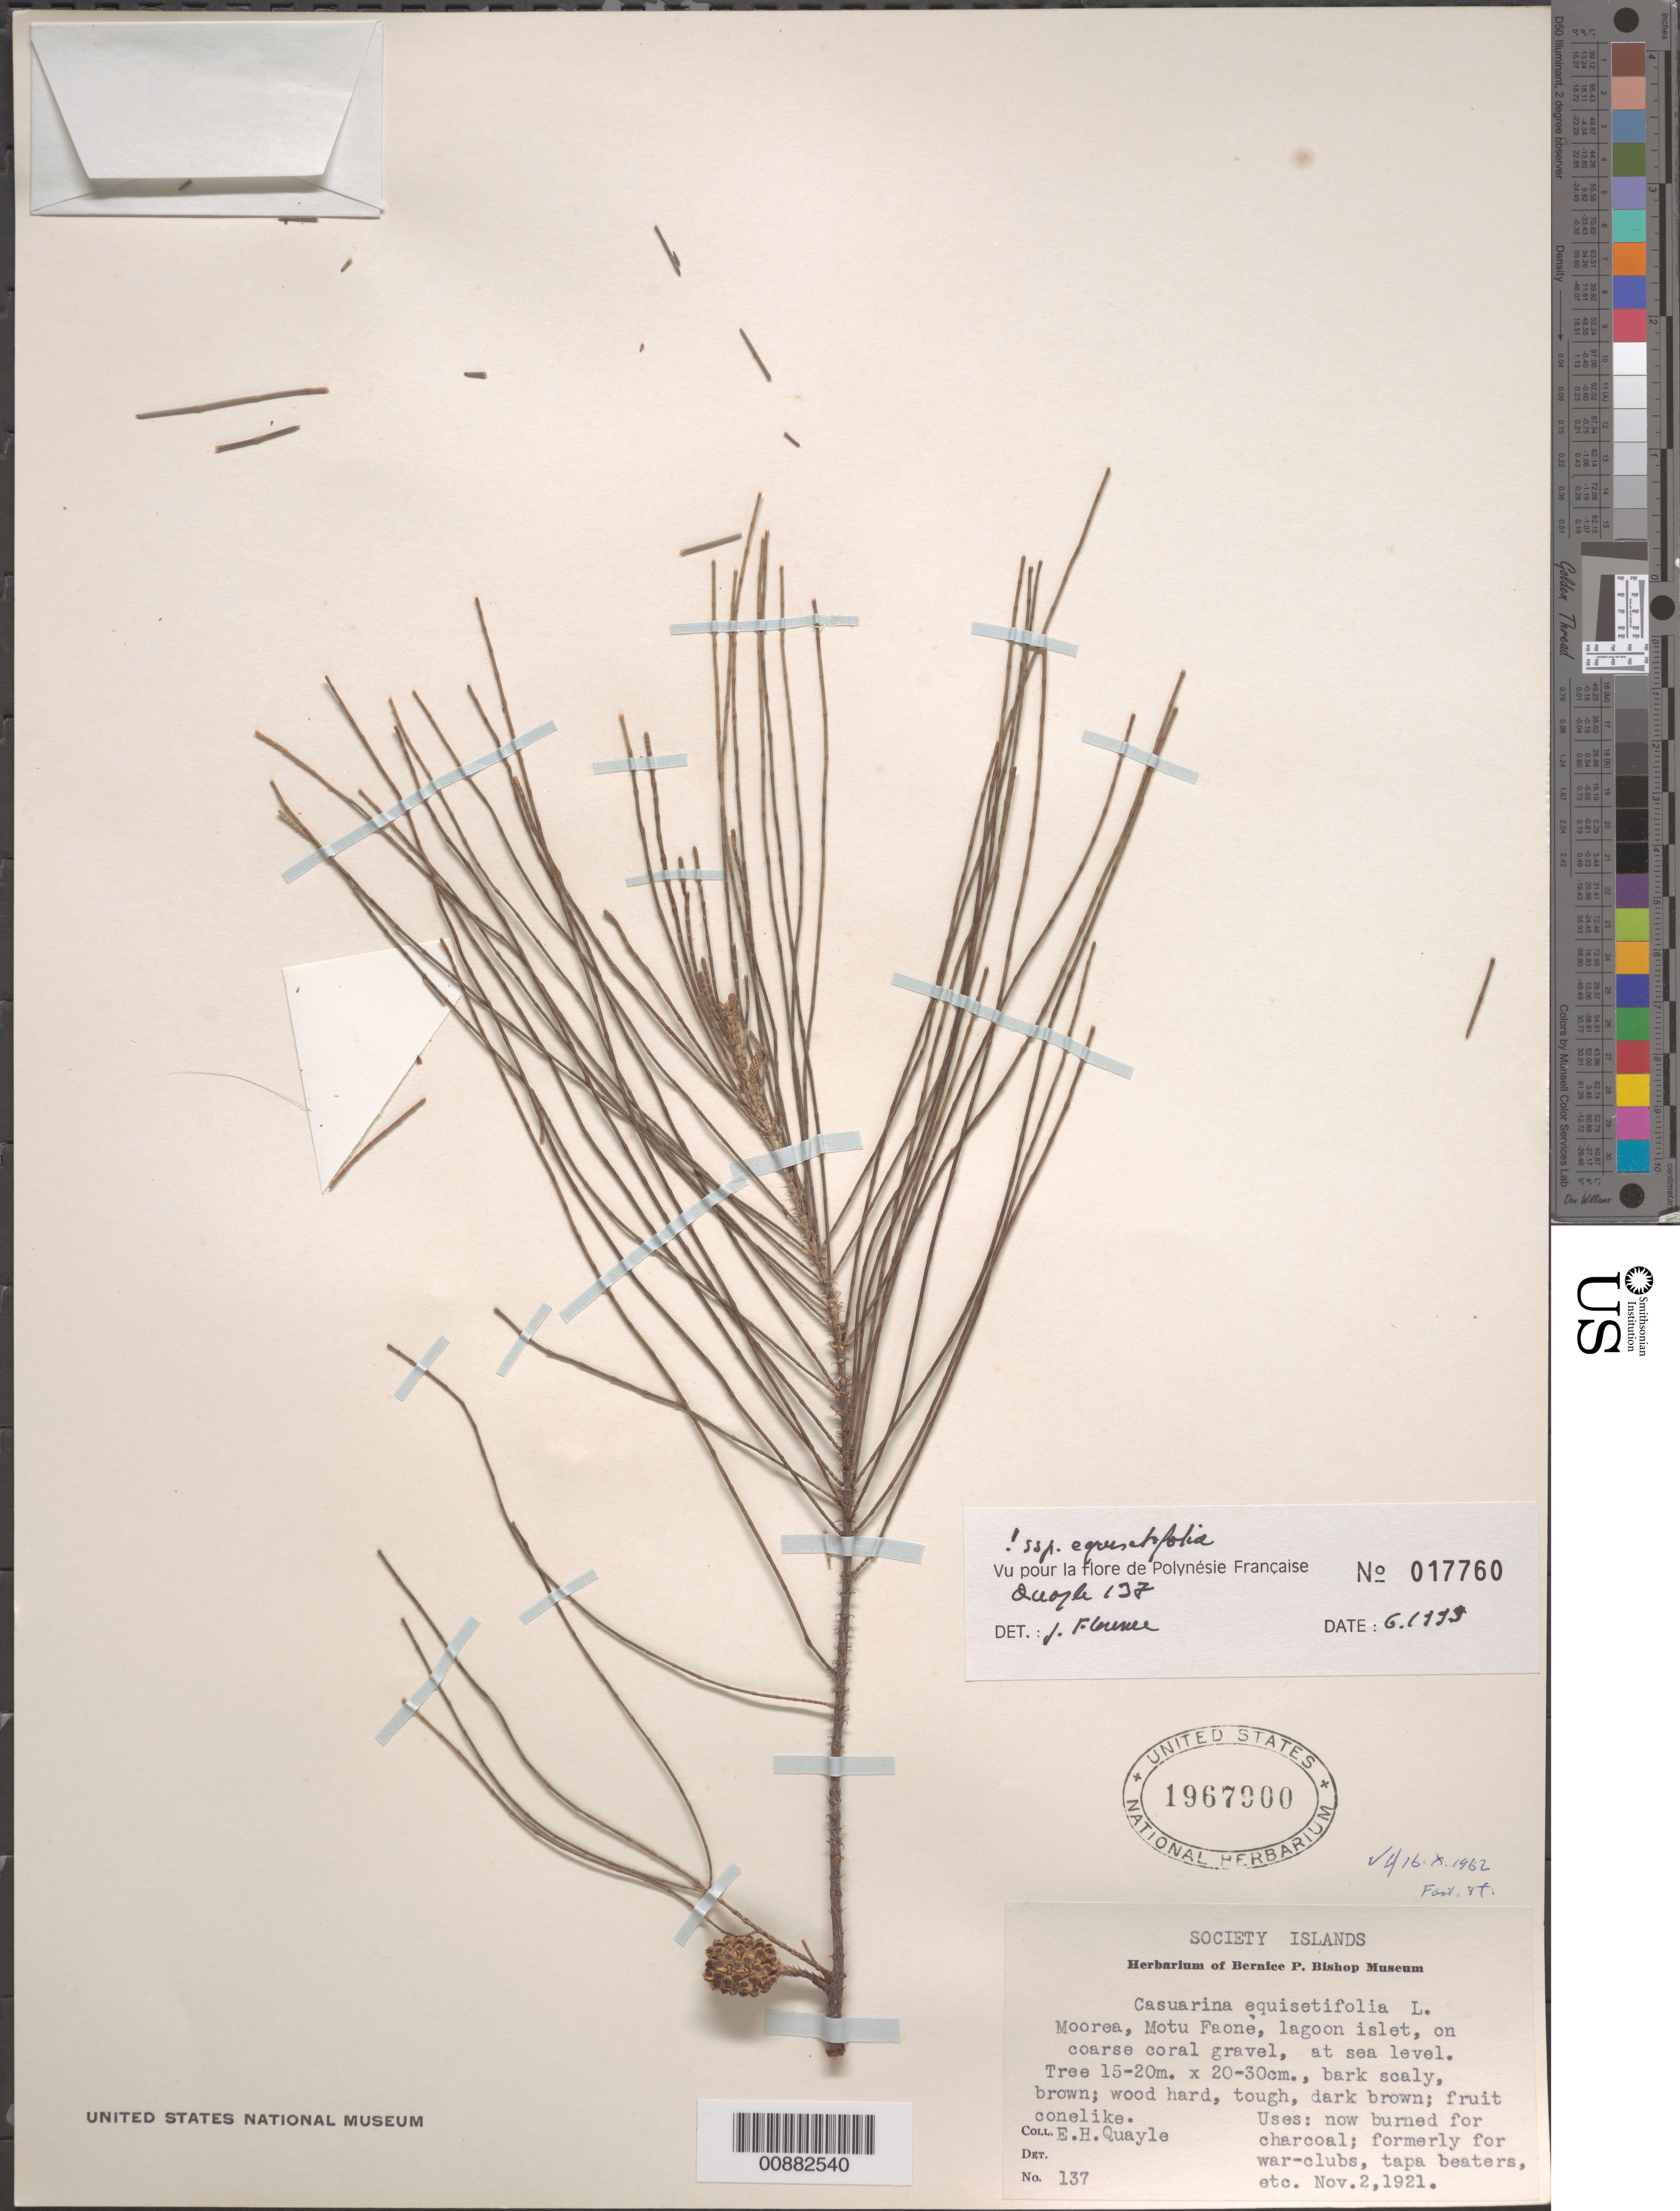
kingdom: Plantae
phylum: Tracheophyta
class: Magnoliopsida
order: Fagales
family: Casuarinaceae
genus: Casuarina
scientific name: Casuarina equisetifolia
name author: L.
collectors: E. Quayle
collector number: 137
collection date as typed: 02 Nov 1921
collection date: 1921-11-02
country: French Polynesia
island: Moorea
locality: Motu Faone, lagoon islet. On coarse coral gravel, at sea level.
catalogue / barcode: US 1967900